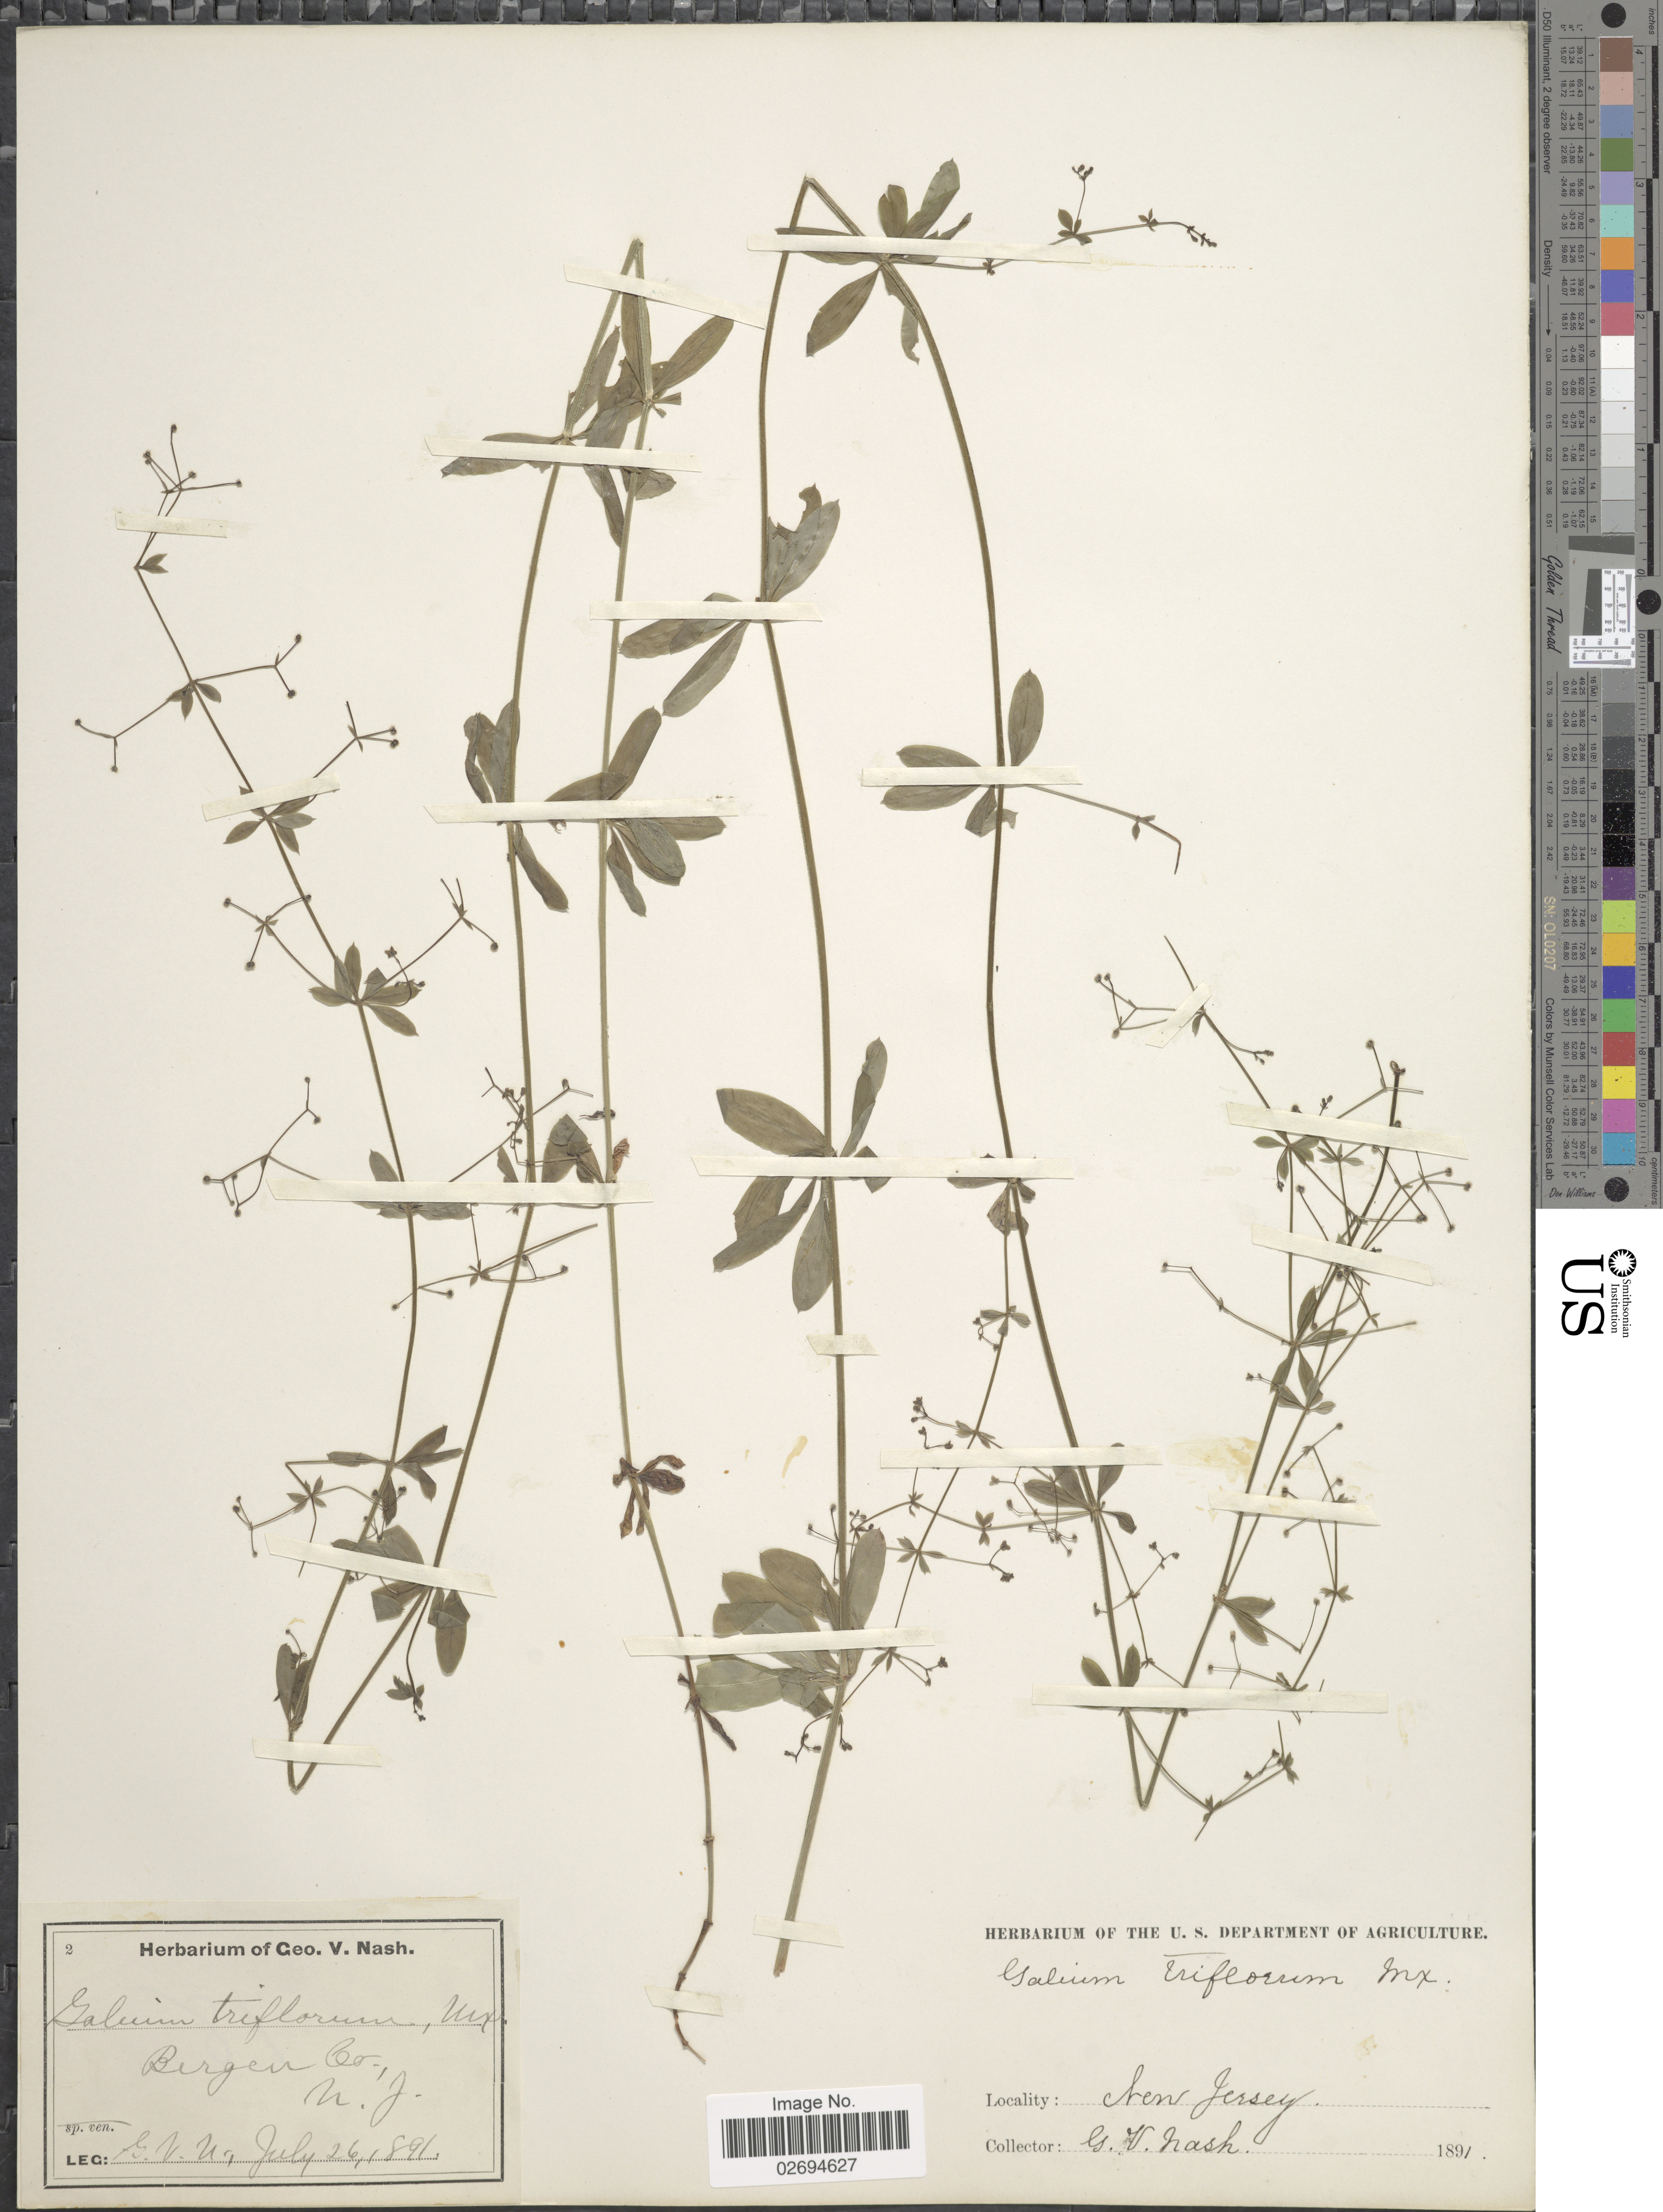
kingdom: Plantae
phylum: Tracheophyta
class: Magnoliopsida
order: Gentianales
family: Rubiaceae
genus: Galium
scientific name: Galium triflorum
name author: Michx.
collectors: G. V. Nash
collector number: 2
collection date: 1891-07-26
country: United States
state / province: New Jersey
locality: Bergen Co.